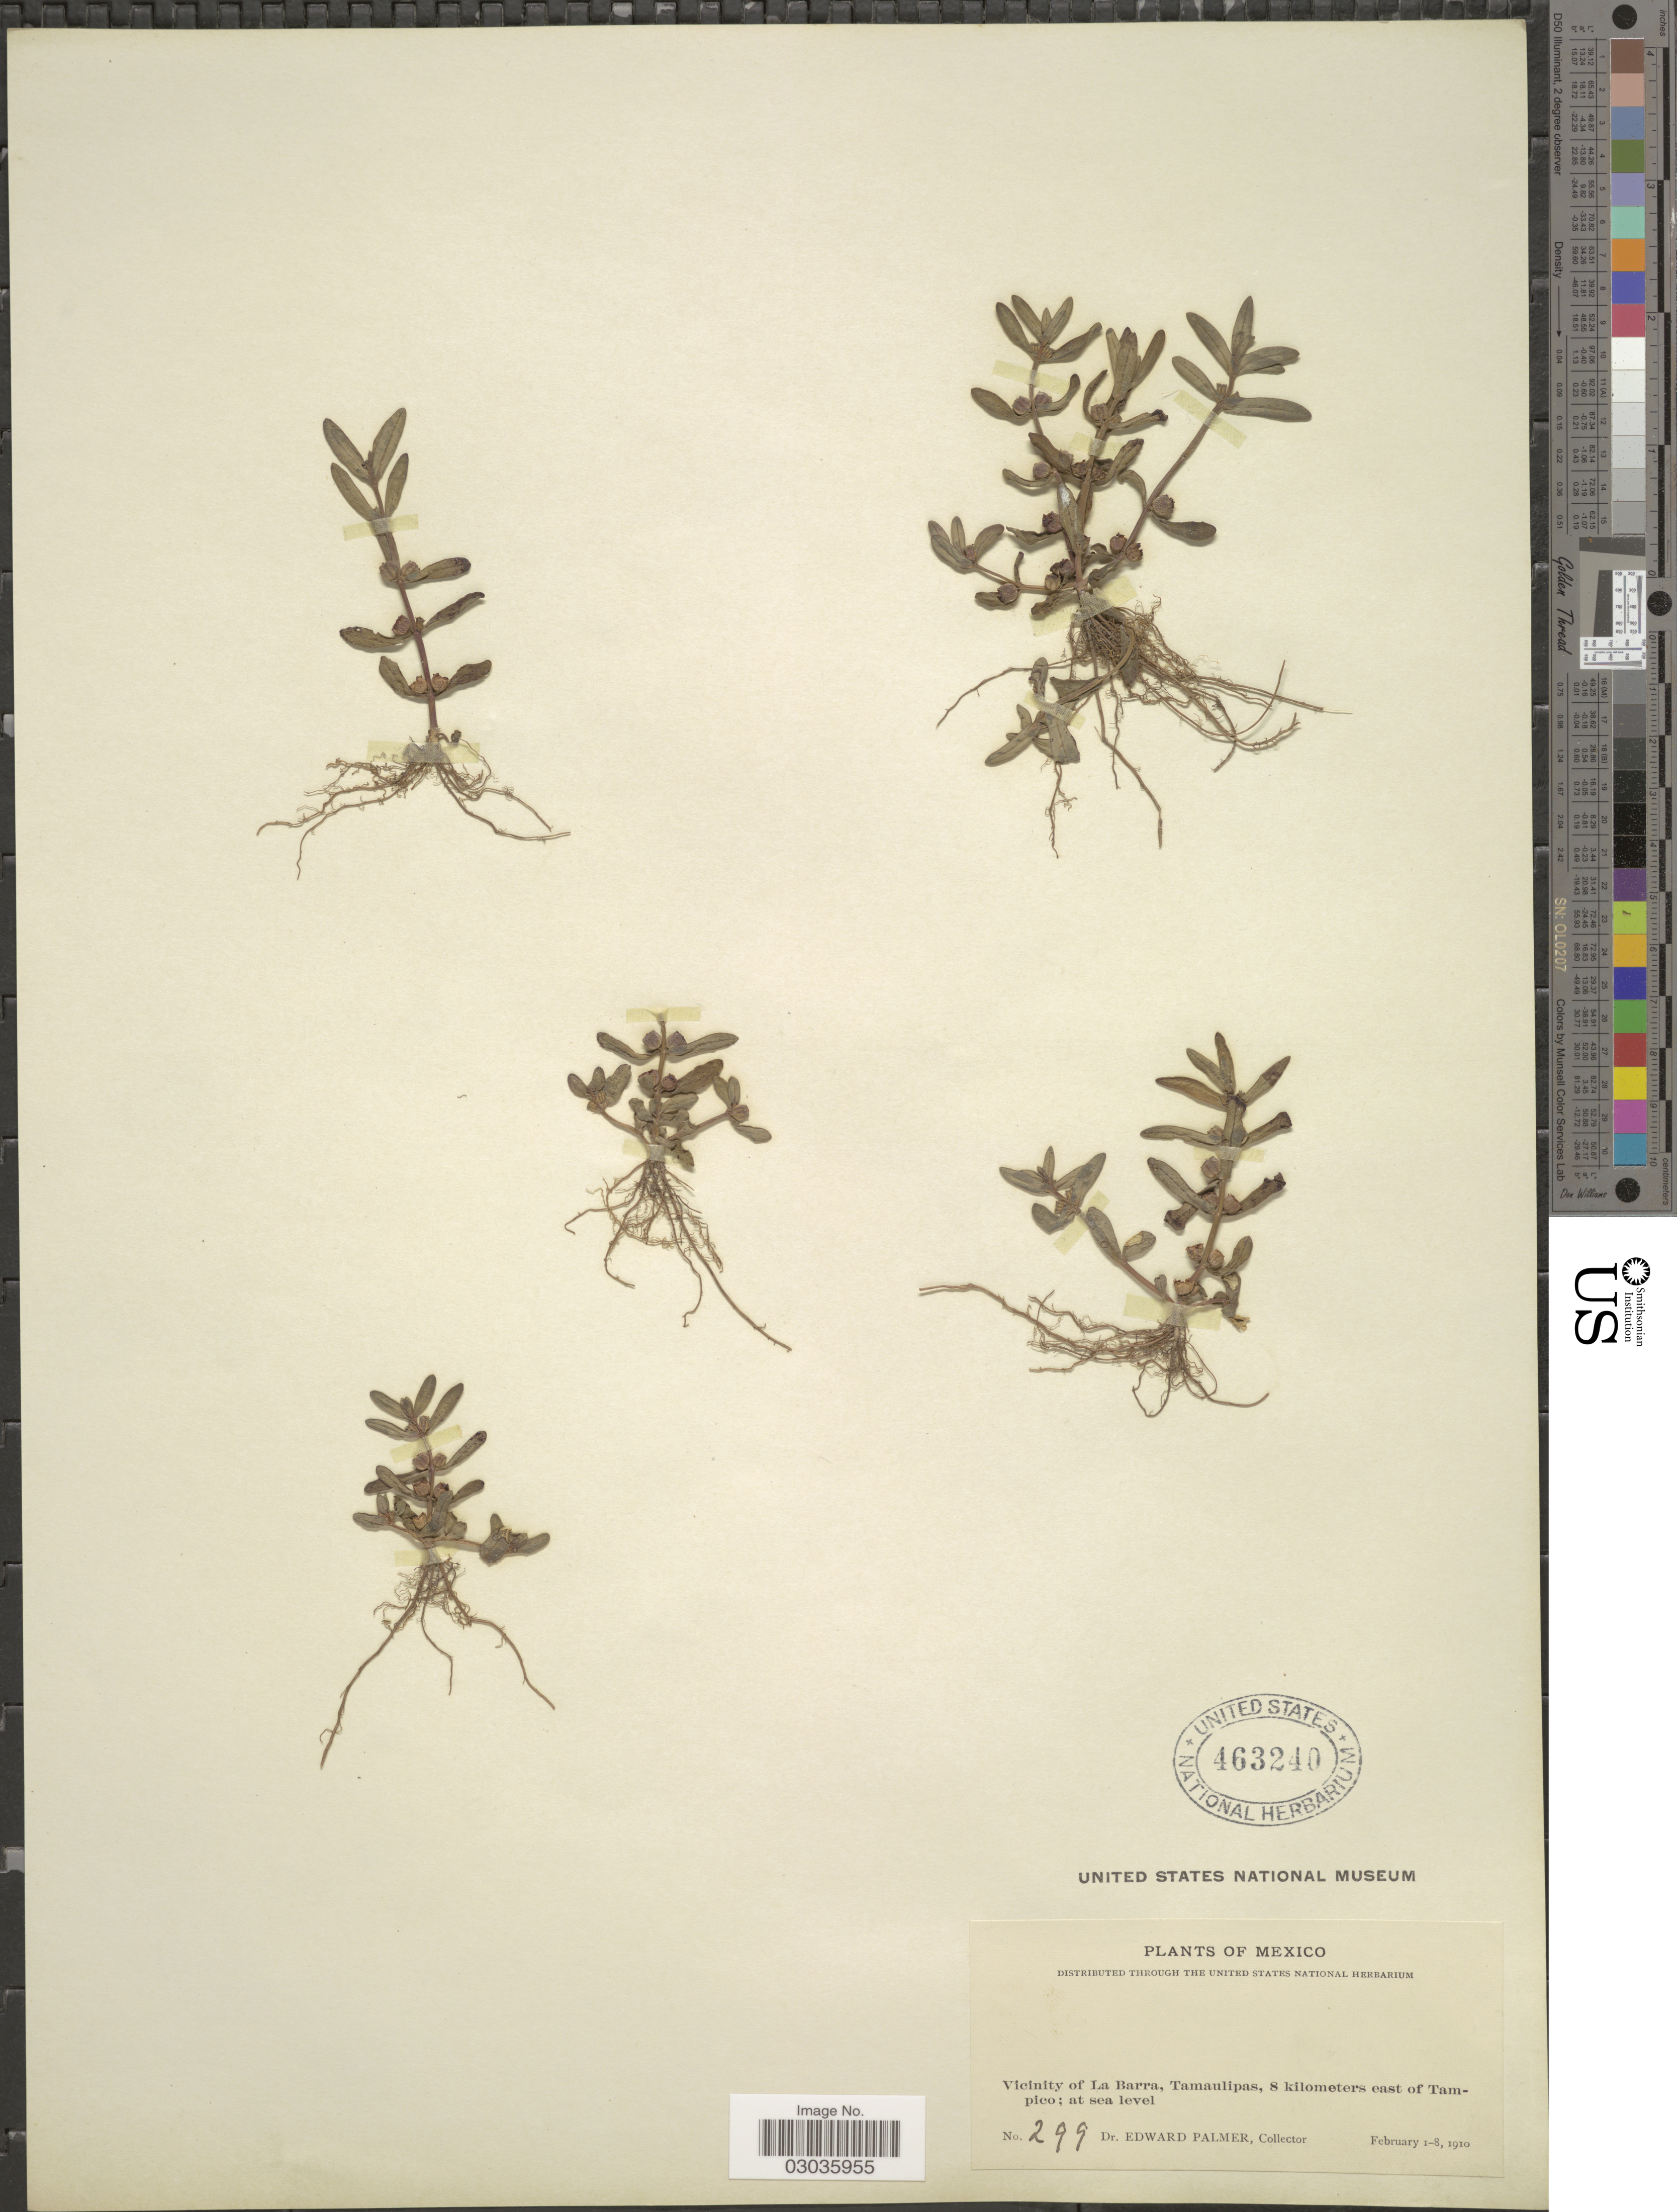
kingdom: Plantae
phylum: Tracheophyta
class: Magnoliopsida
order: Myrtales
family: Lythraceae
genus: Rotala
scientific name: Rotala ramosior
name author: (L.) Koehne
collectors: E. Palmer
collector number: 299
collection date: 1910-02-01/1910-02-08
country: Mexico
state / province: Tamaulipas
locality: Vicinity of La Barra, Tamaulipas, 8 kilometers east of Tampico.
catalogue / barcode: US 463240